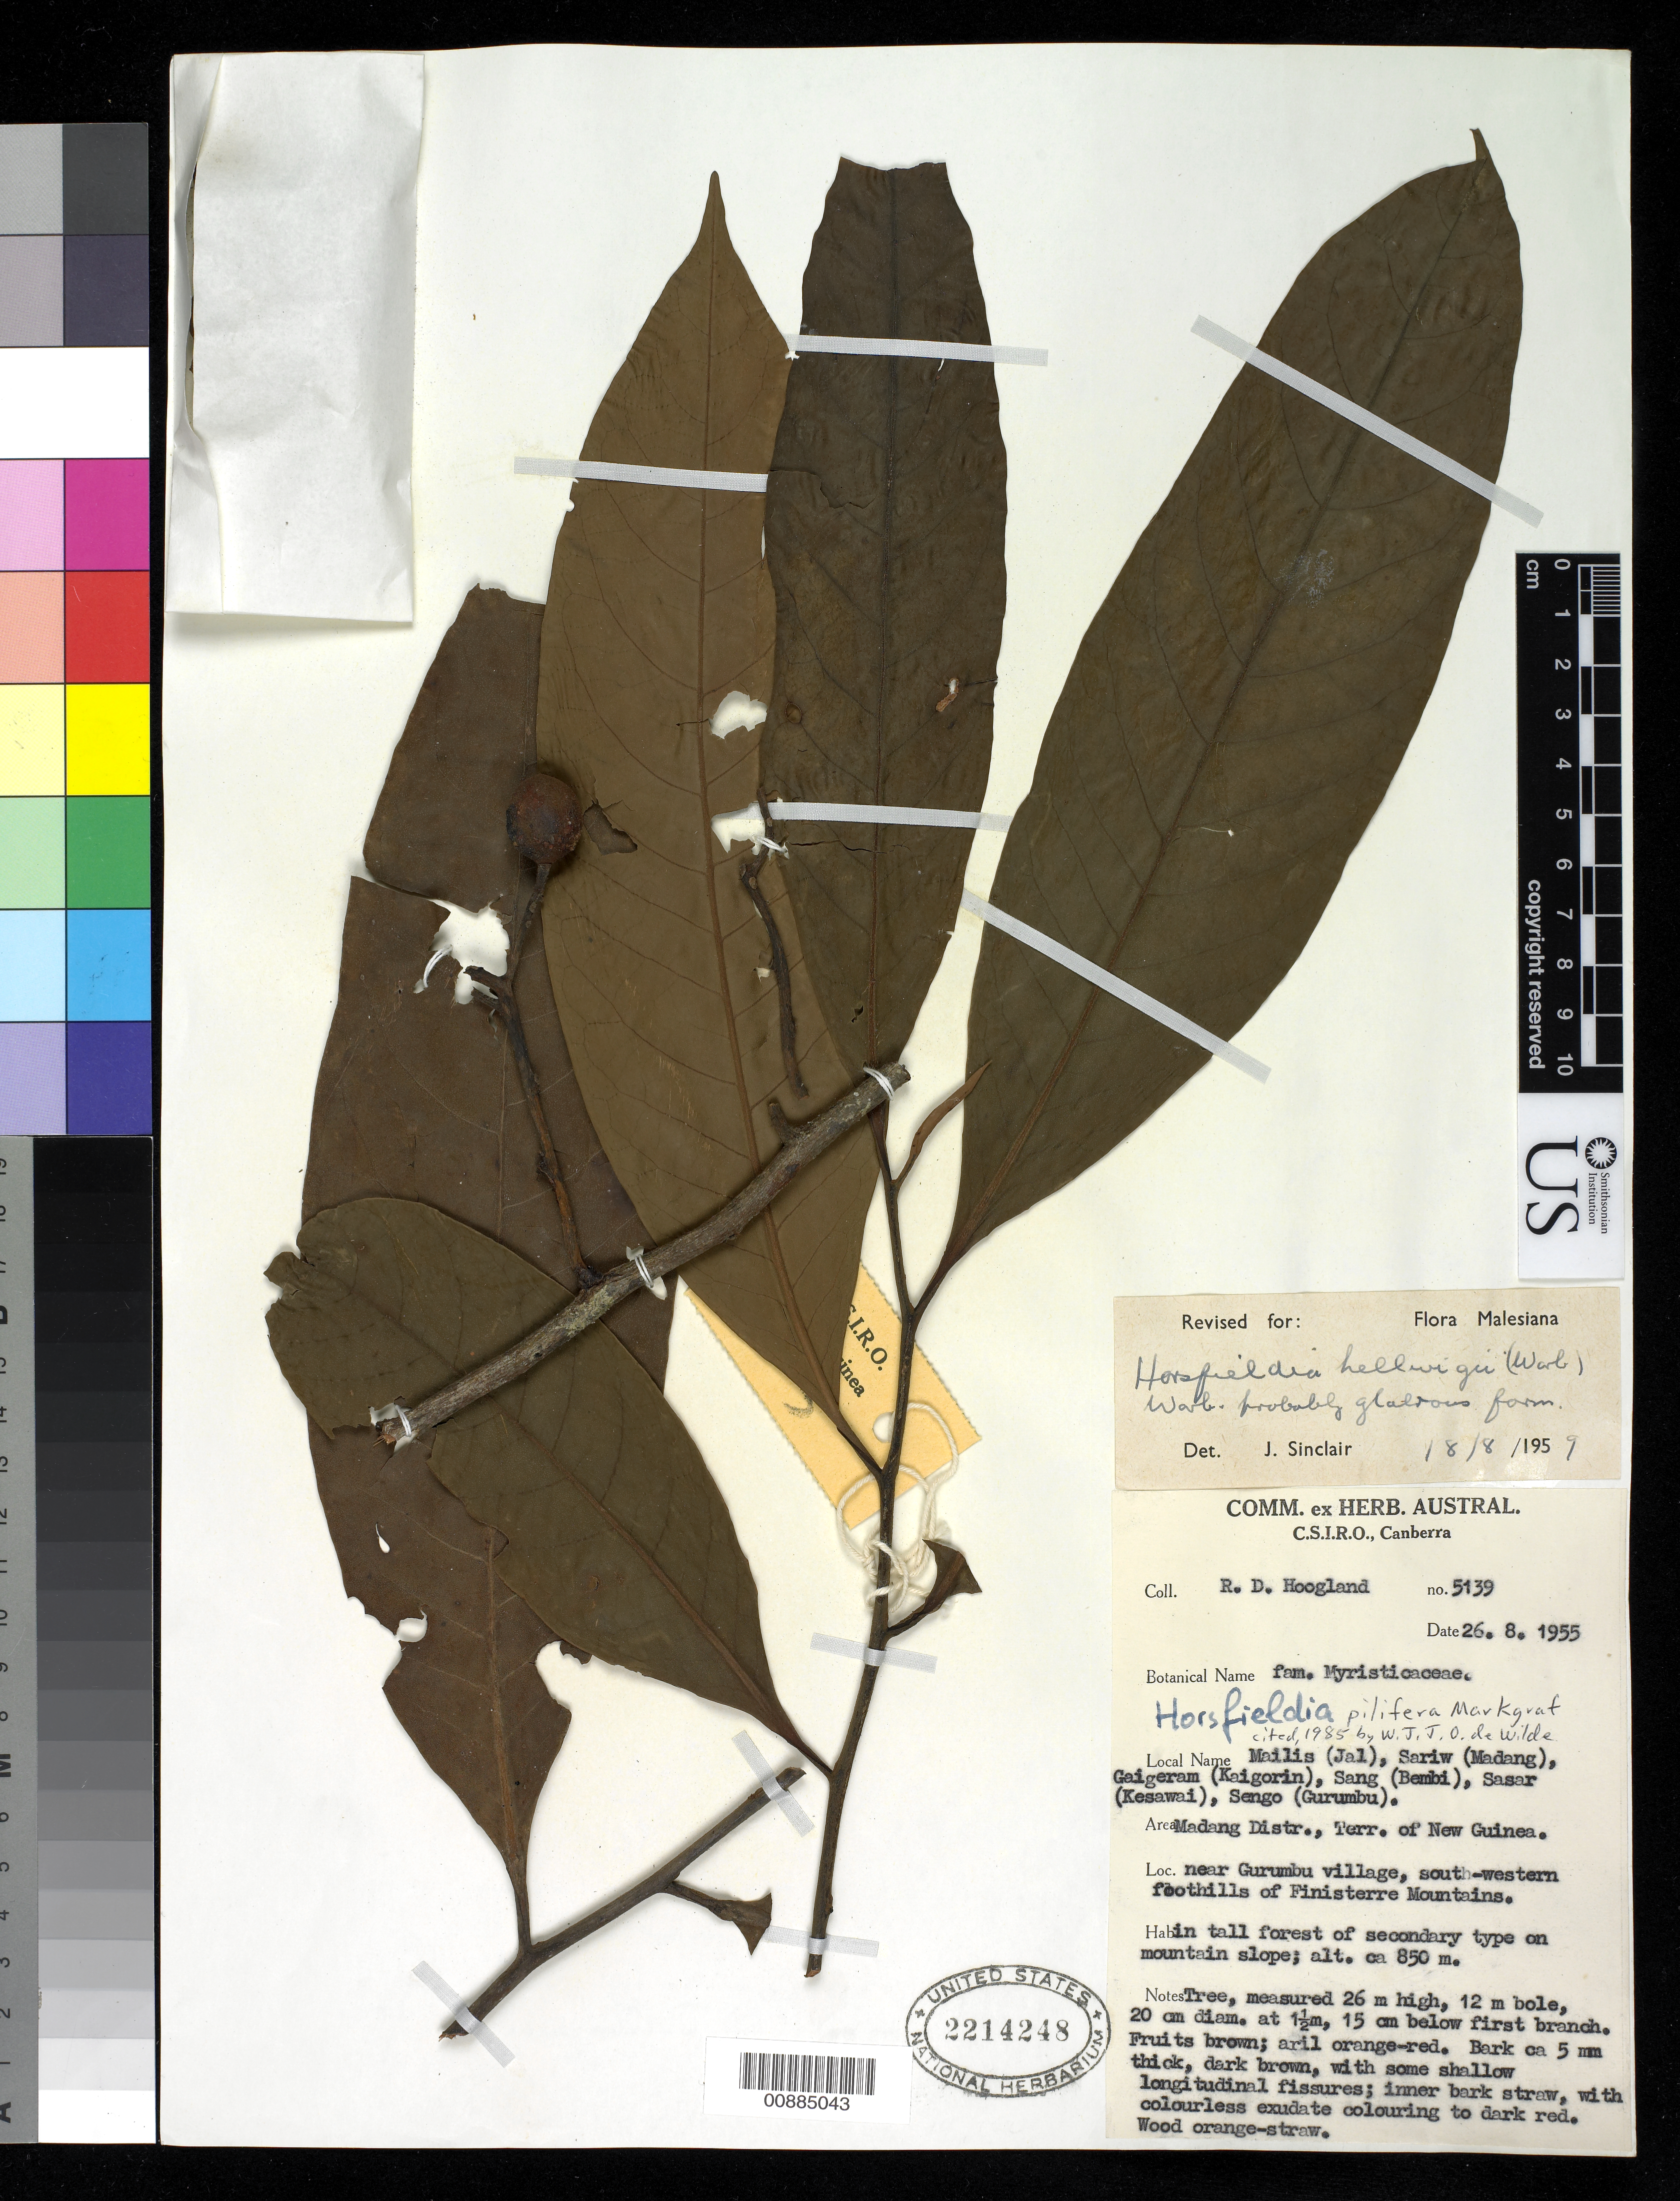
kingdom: Plantae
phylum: Tracheophyta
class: Magnoliopsida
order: Magnoliales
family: Myristicaceae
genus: Horsfieldia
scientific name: Horsfieldia pilifera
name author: Markgr.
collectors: R. D. Hoogland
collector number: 5139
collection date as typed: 26 Aug 1955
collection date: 1955-08-26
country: Papua New Guinea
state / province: Madang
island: New Guinea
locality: South-Western foothills of Finisterre Mountains near Gurumbu village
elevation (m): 850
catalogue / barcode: US 2214248